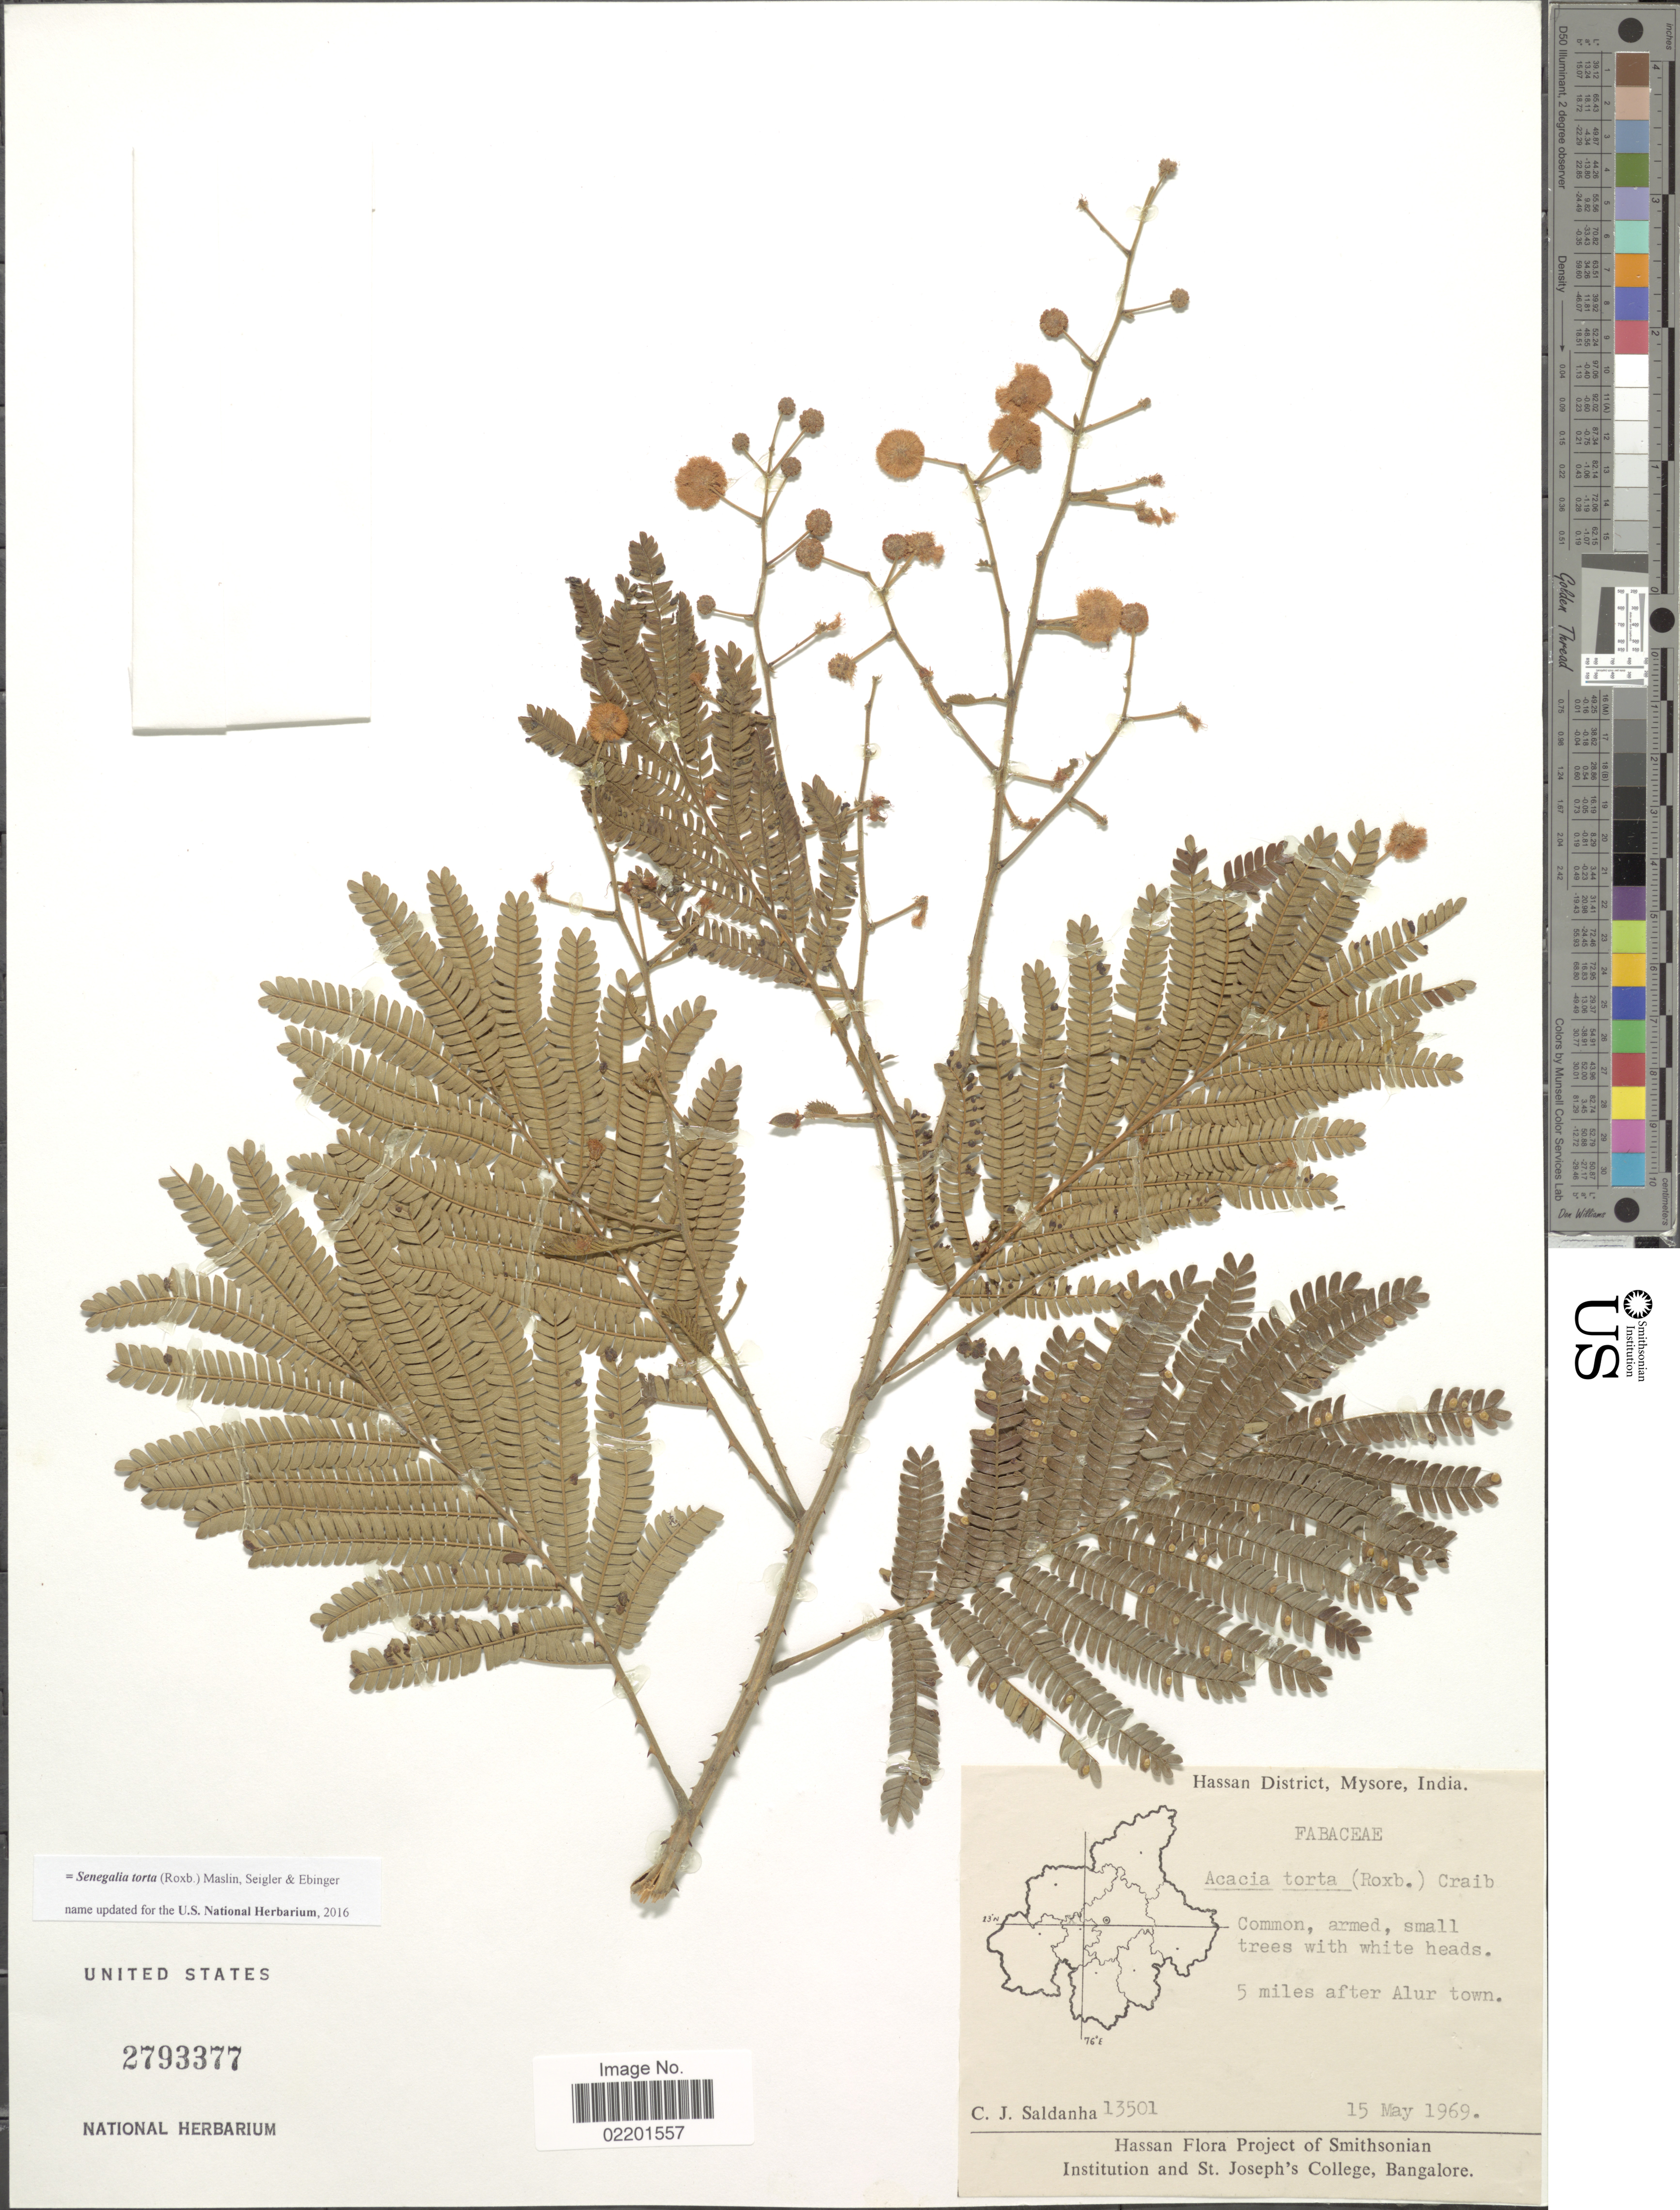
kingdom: Plantae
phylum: Tracheophyta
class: Magnoliopsida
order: Fabales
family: Fabaceae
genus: Senegalia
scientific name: Senegalia torta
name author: (Roxb.) Maslin et al.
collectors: C. J. Saldanha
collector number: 13501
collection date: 1969-05-15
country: India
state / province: Karnataka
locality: Hassan District, Mysore, India. 5 miles after Alur town.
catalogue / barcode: US 2793377